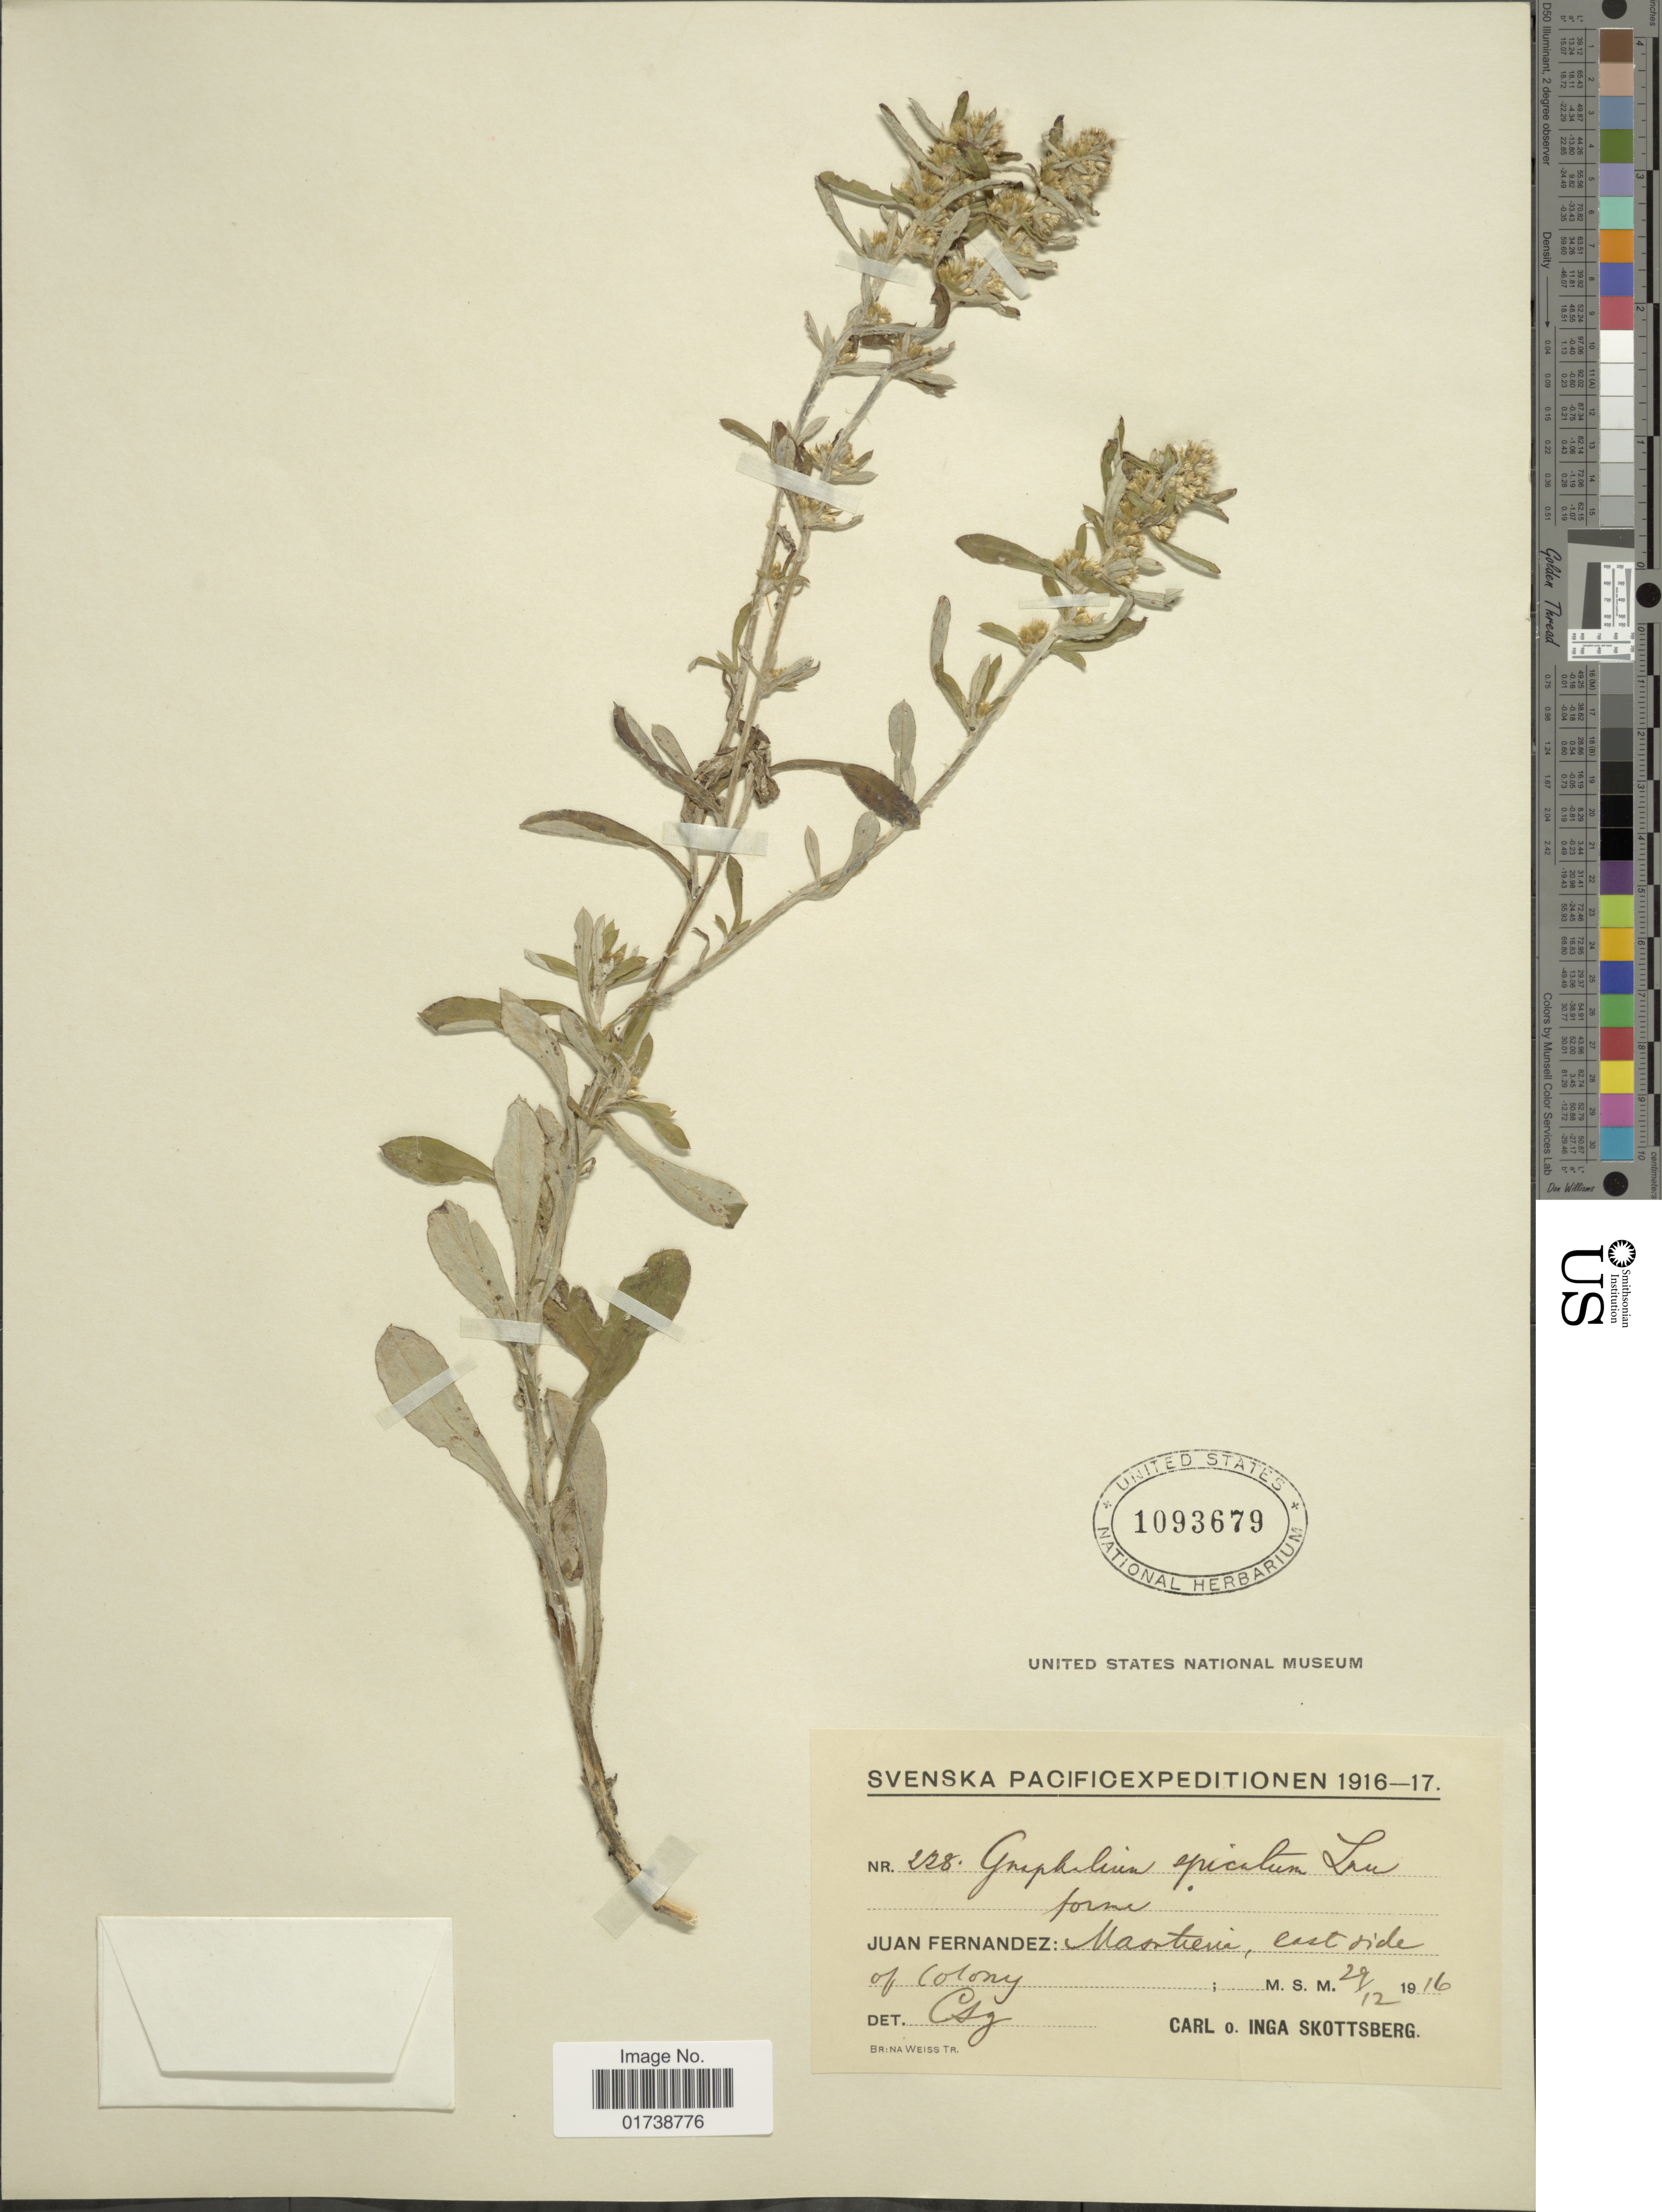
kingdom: Plantae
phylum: Tracheophyta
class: Magnoliopsida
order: Asterales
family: Asteraceae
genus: Gamochaeta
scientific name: Gamochaeta spicata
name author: (Lam.) Cabrera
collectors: I. Skottsberg & C. Skottsberg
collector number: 228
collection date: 1916-12-29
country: Chile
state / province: Valparaíso (V)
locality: Masatierra, east side of Colony.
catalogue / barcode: US 1093679